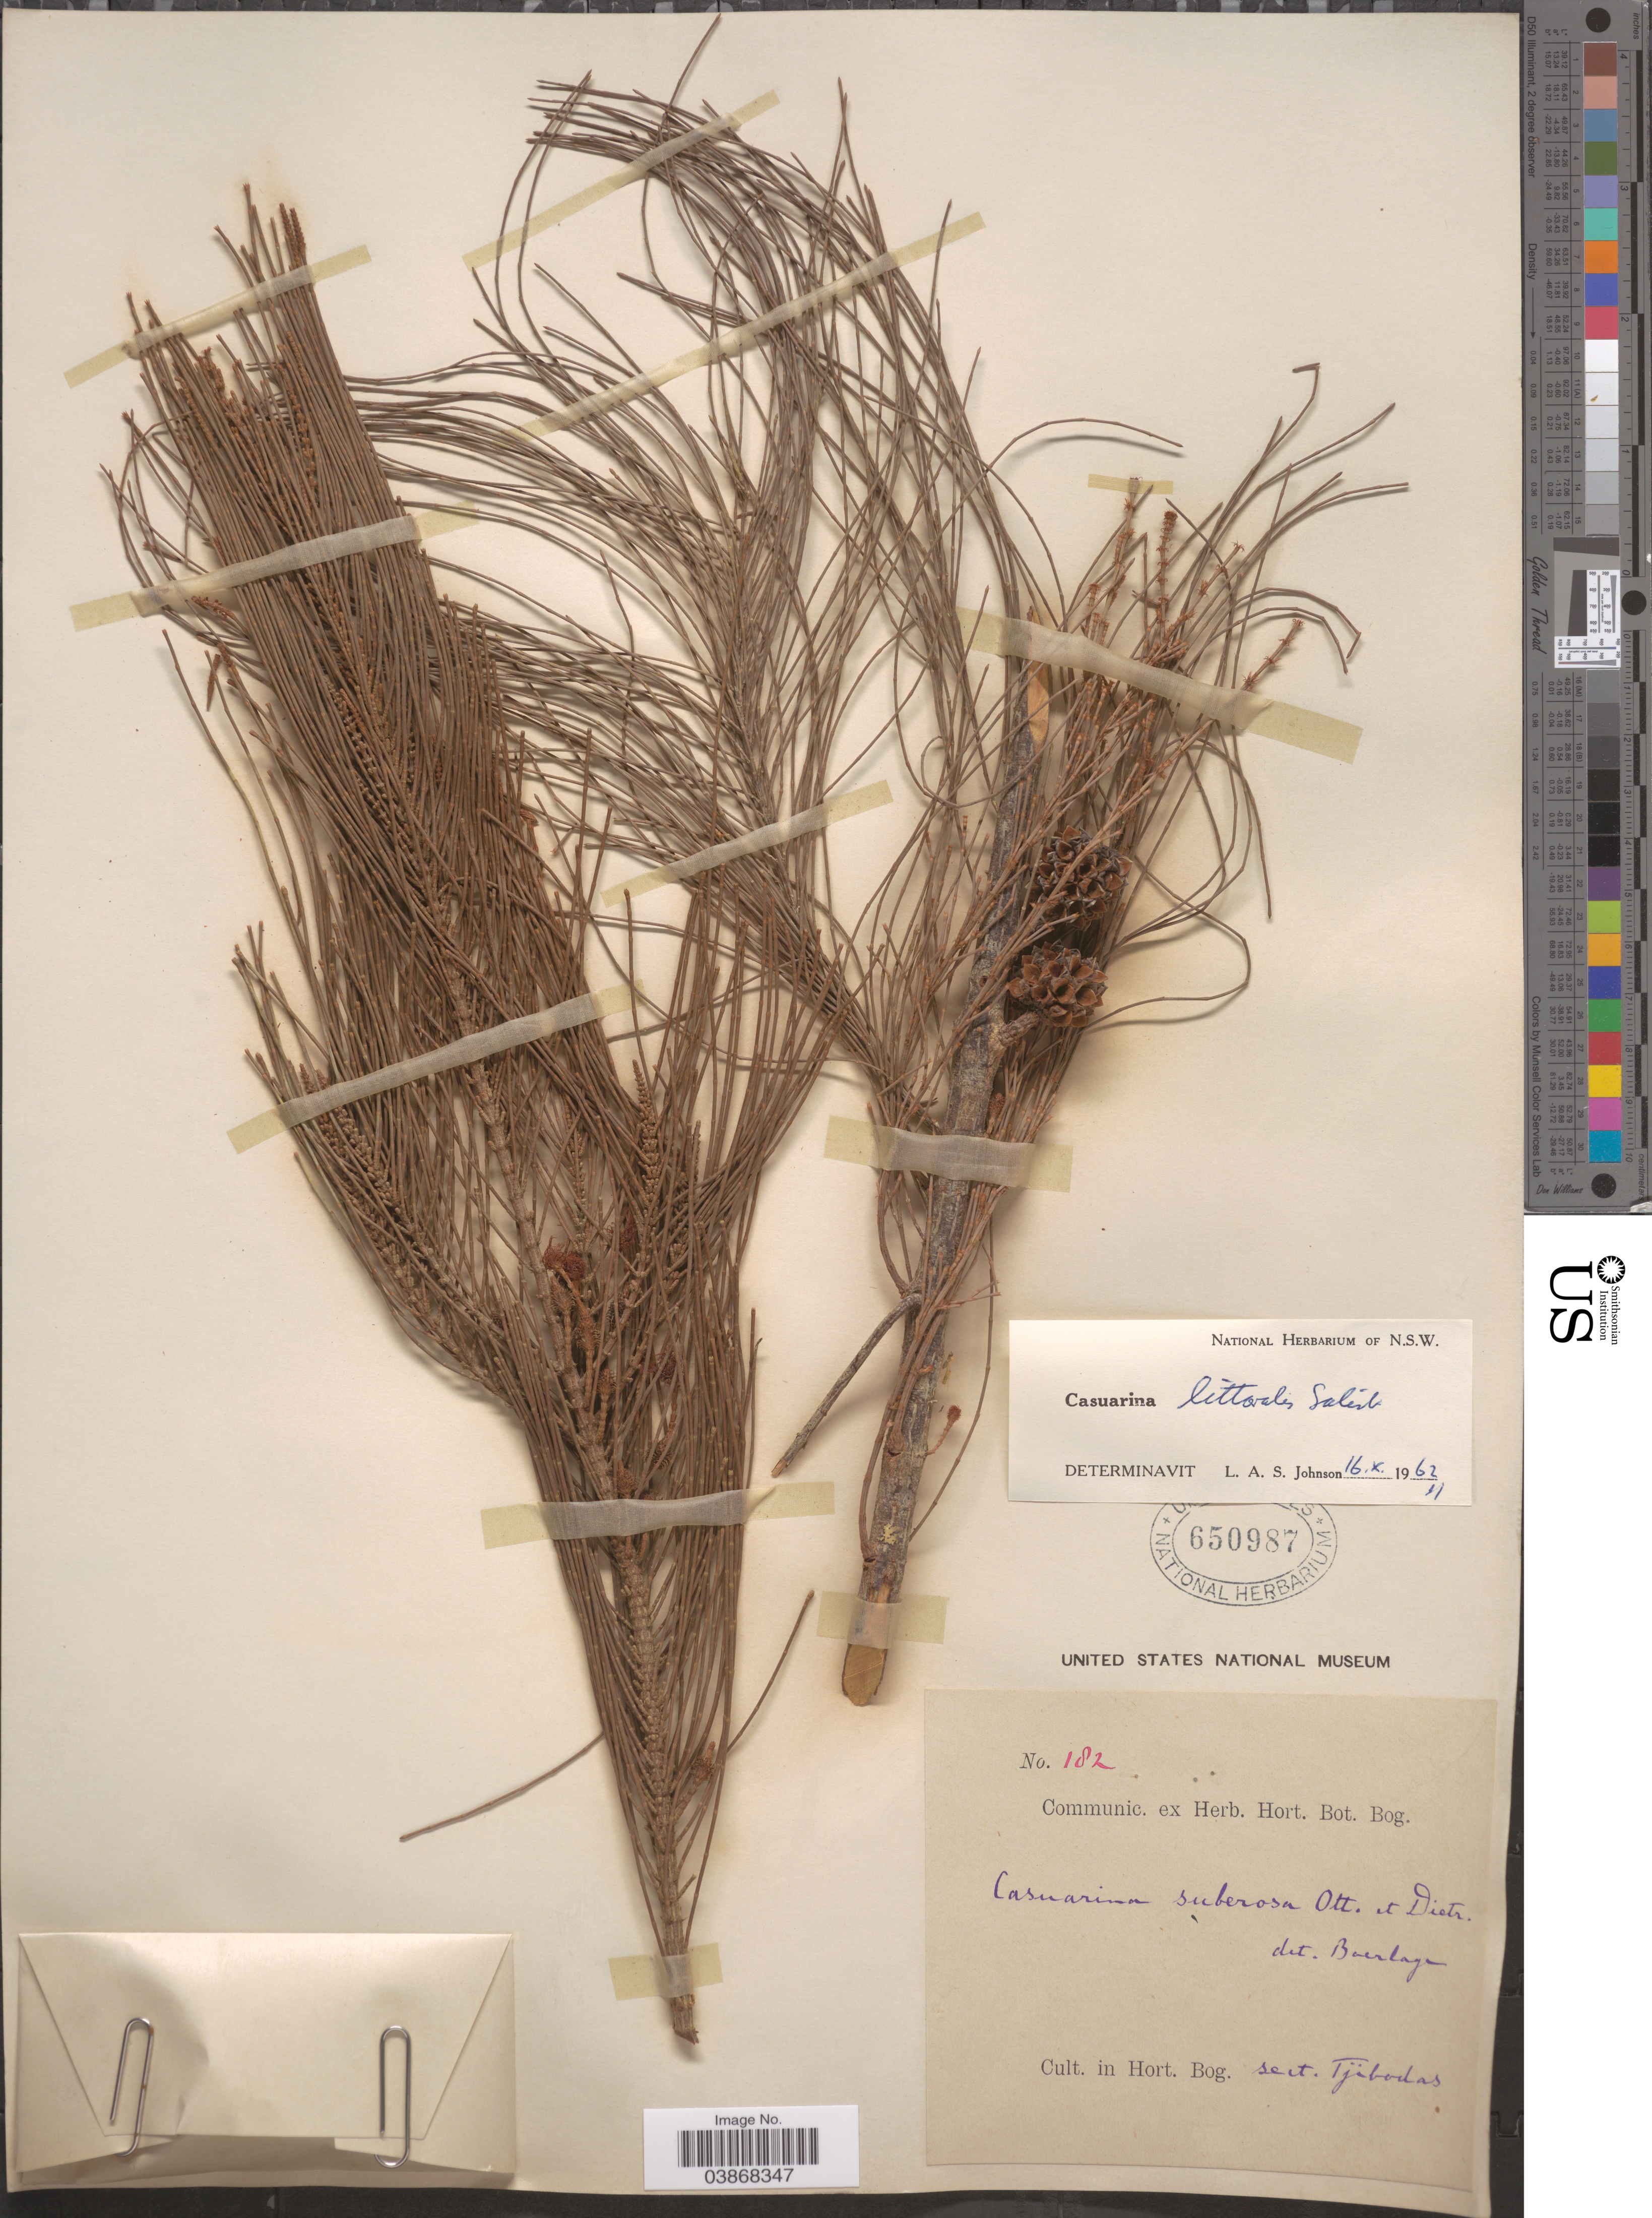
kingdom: Plantae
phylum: Tracheophyta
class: Magnoliopsida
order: Fagales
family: Casuarinaceae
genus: Casuarina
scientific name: Casuarina littoralis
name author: Salisb.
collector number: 182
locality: Cult. in Hort. Bog. sect. Tjibodas.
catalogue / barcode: US 650987